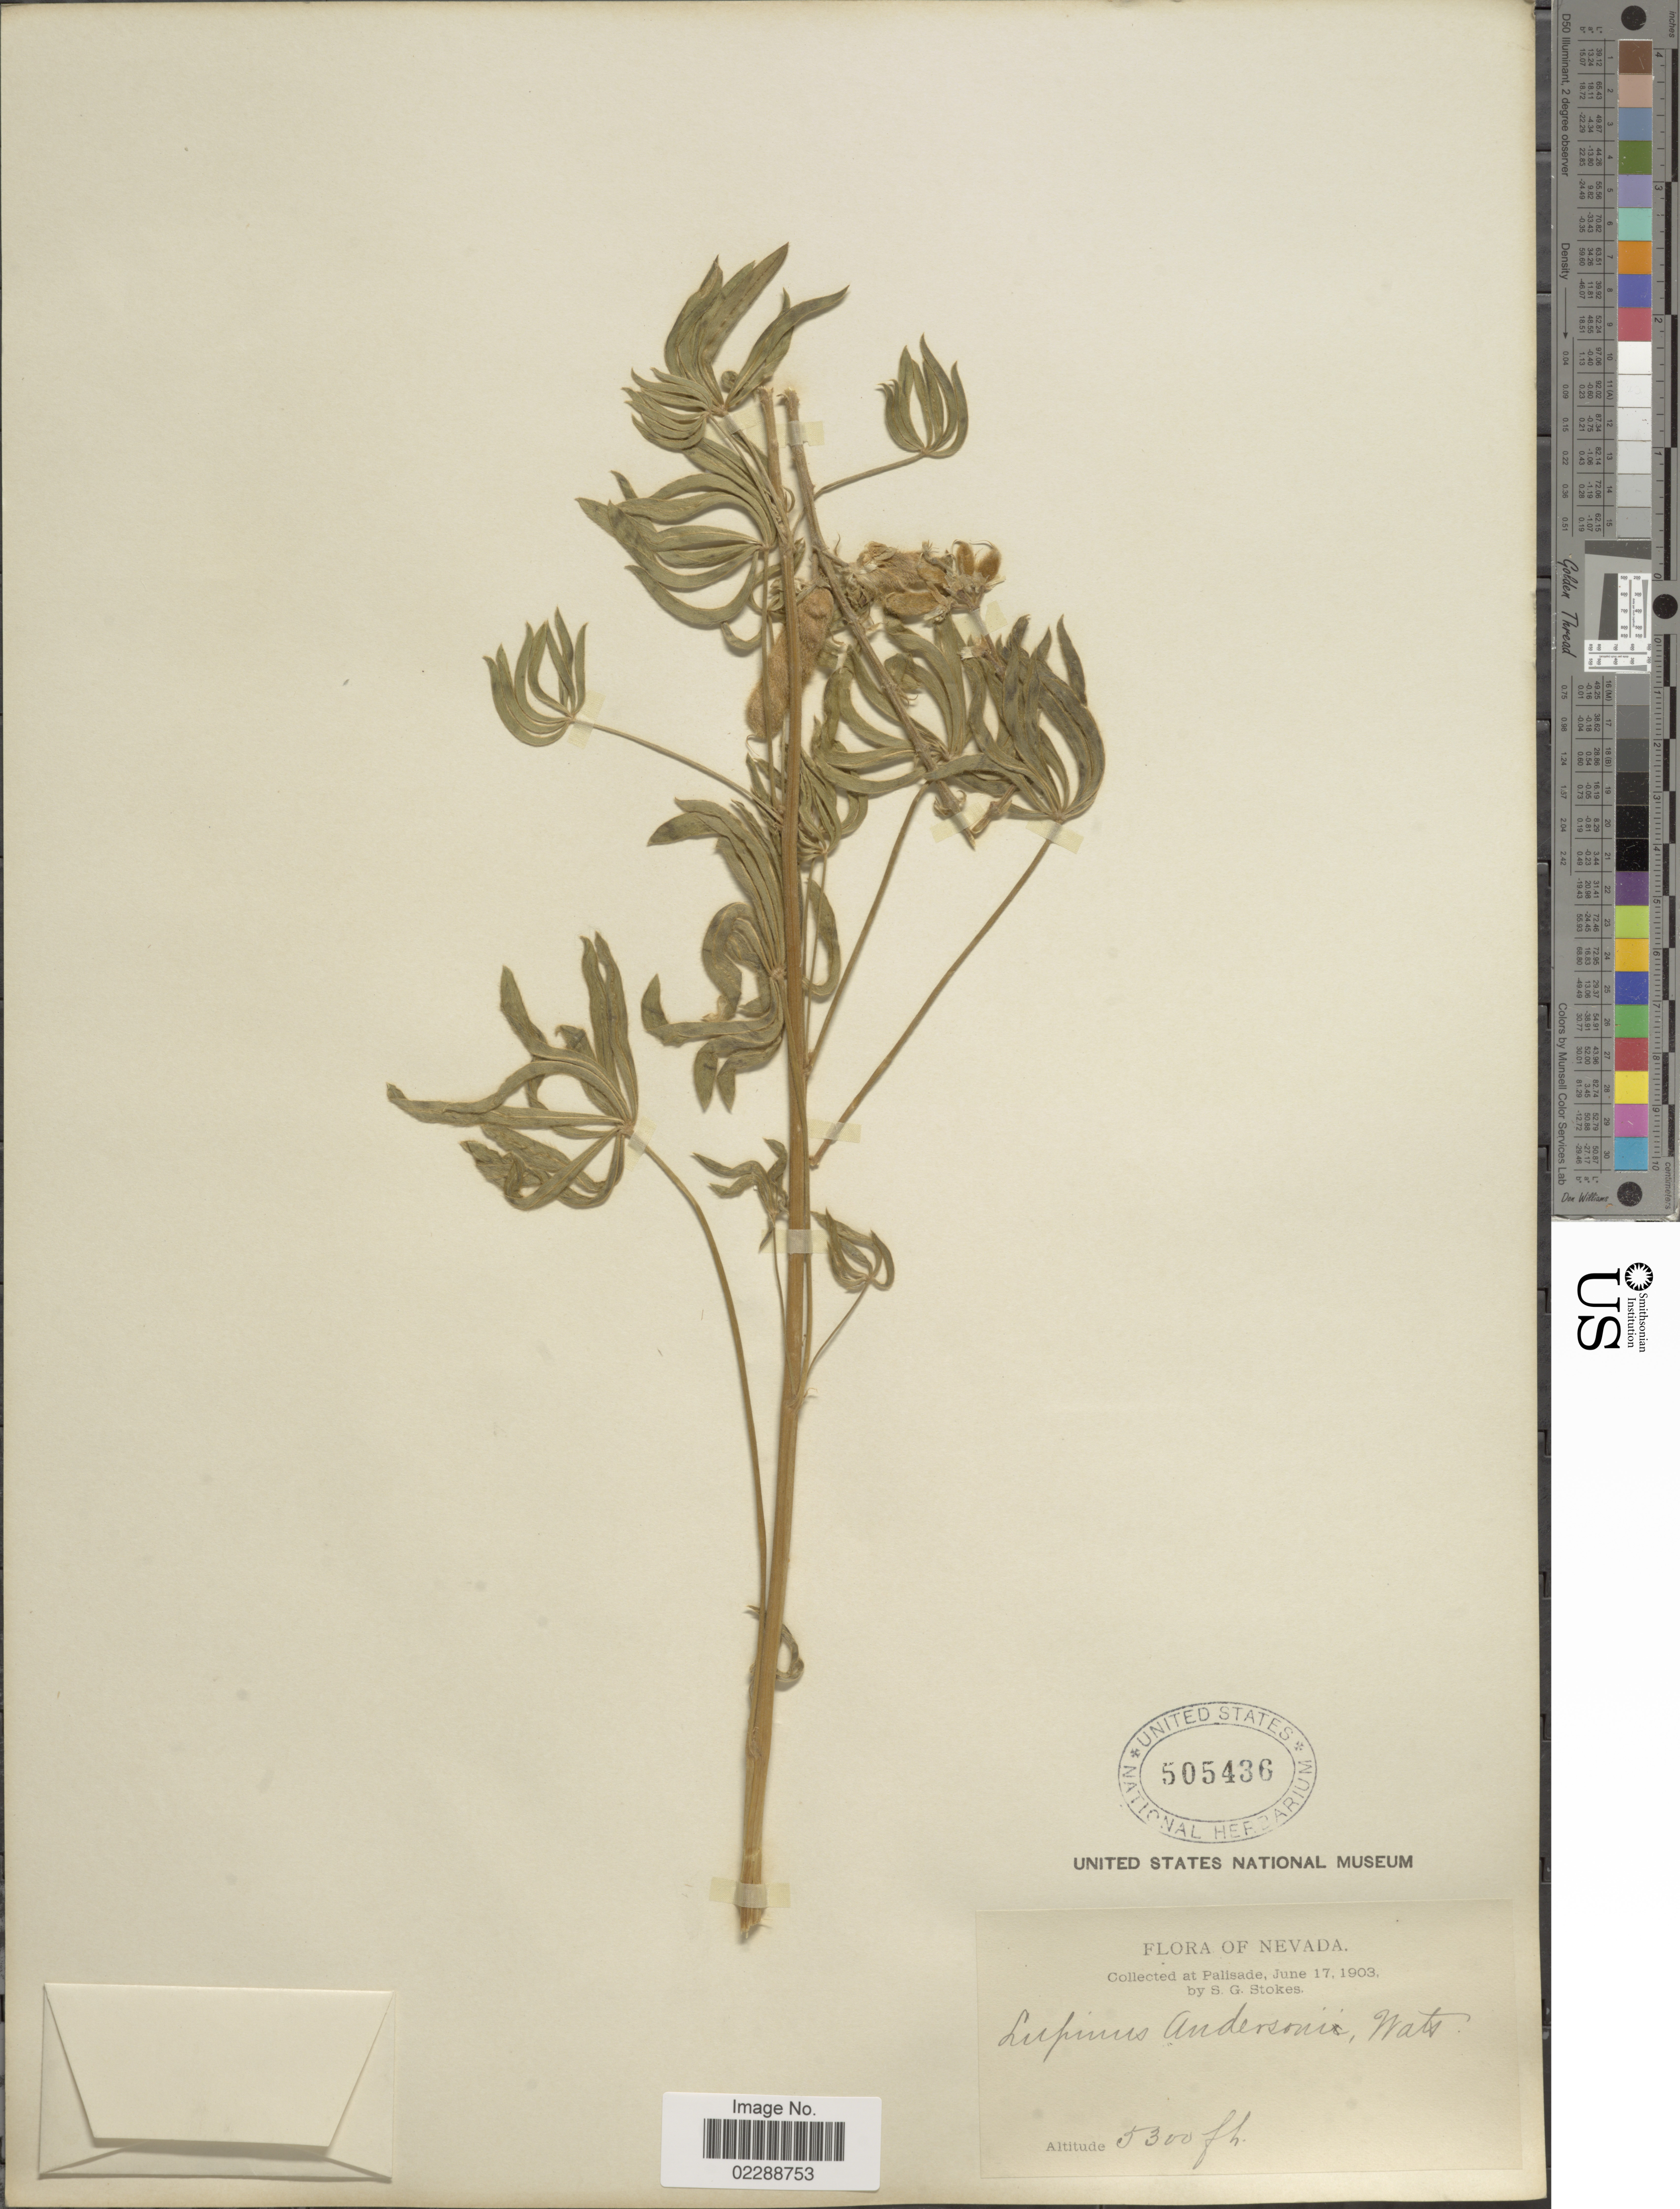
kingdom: Plantae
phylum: Tracheophyta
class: Magnoliopsida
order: Fabales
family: Fabaceae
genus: Lupinus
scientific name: Lupinus sp.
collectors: S. G. Stokes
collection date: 1903-06-17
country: United States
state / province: Nevada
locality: Palisade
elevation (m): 1615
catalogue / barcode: US 505436